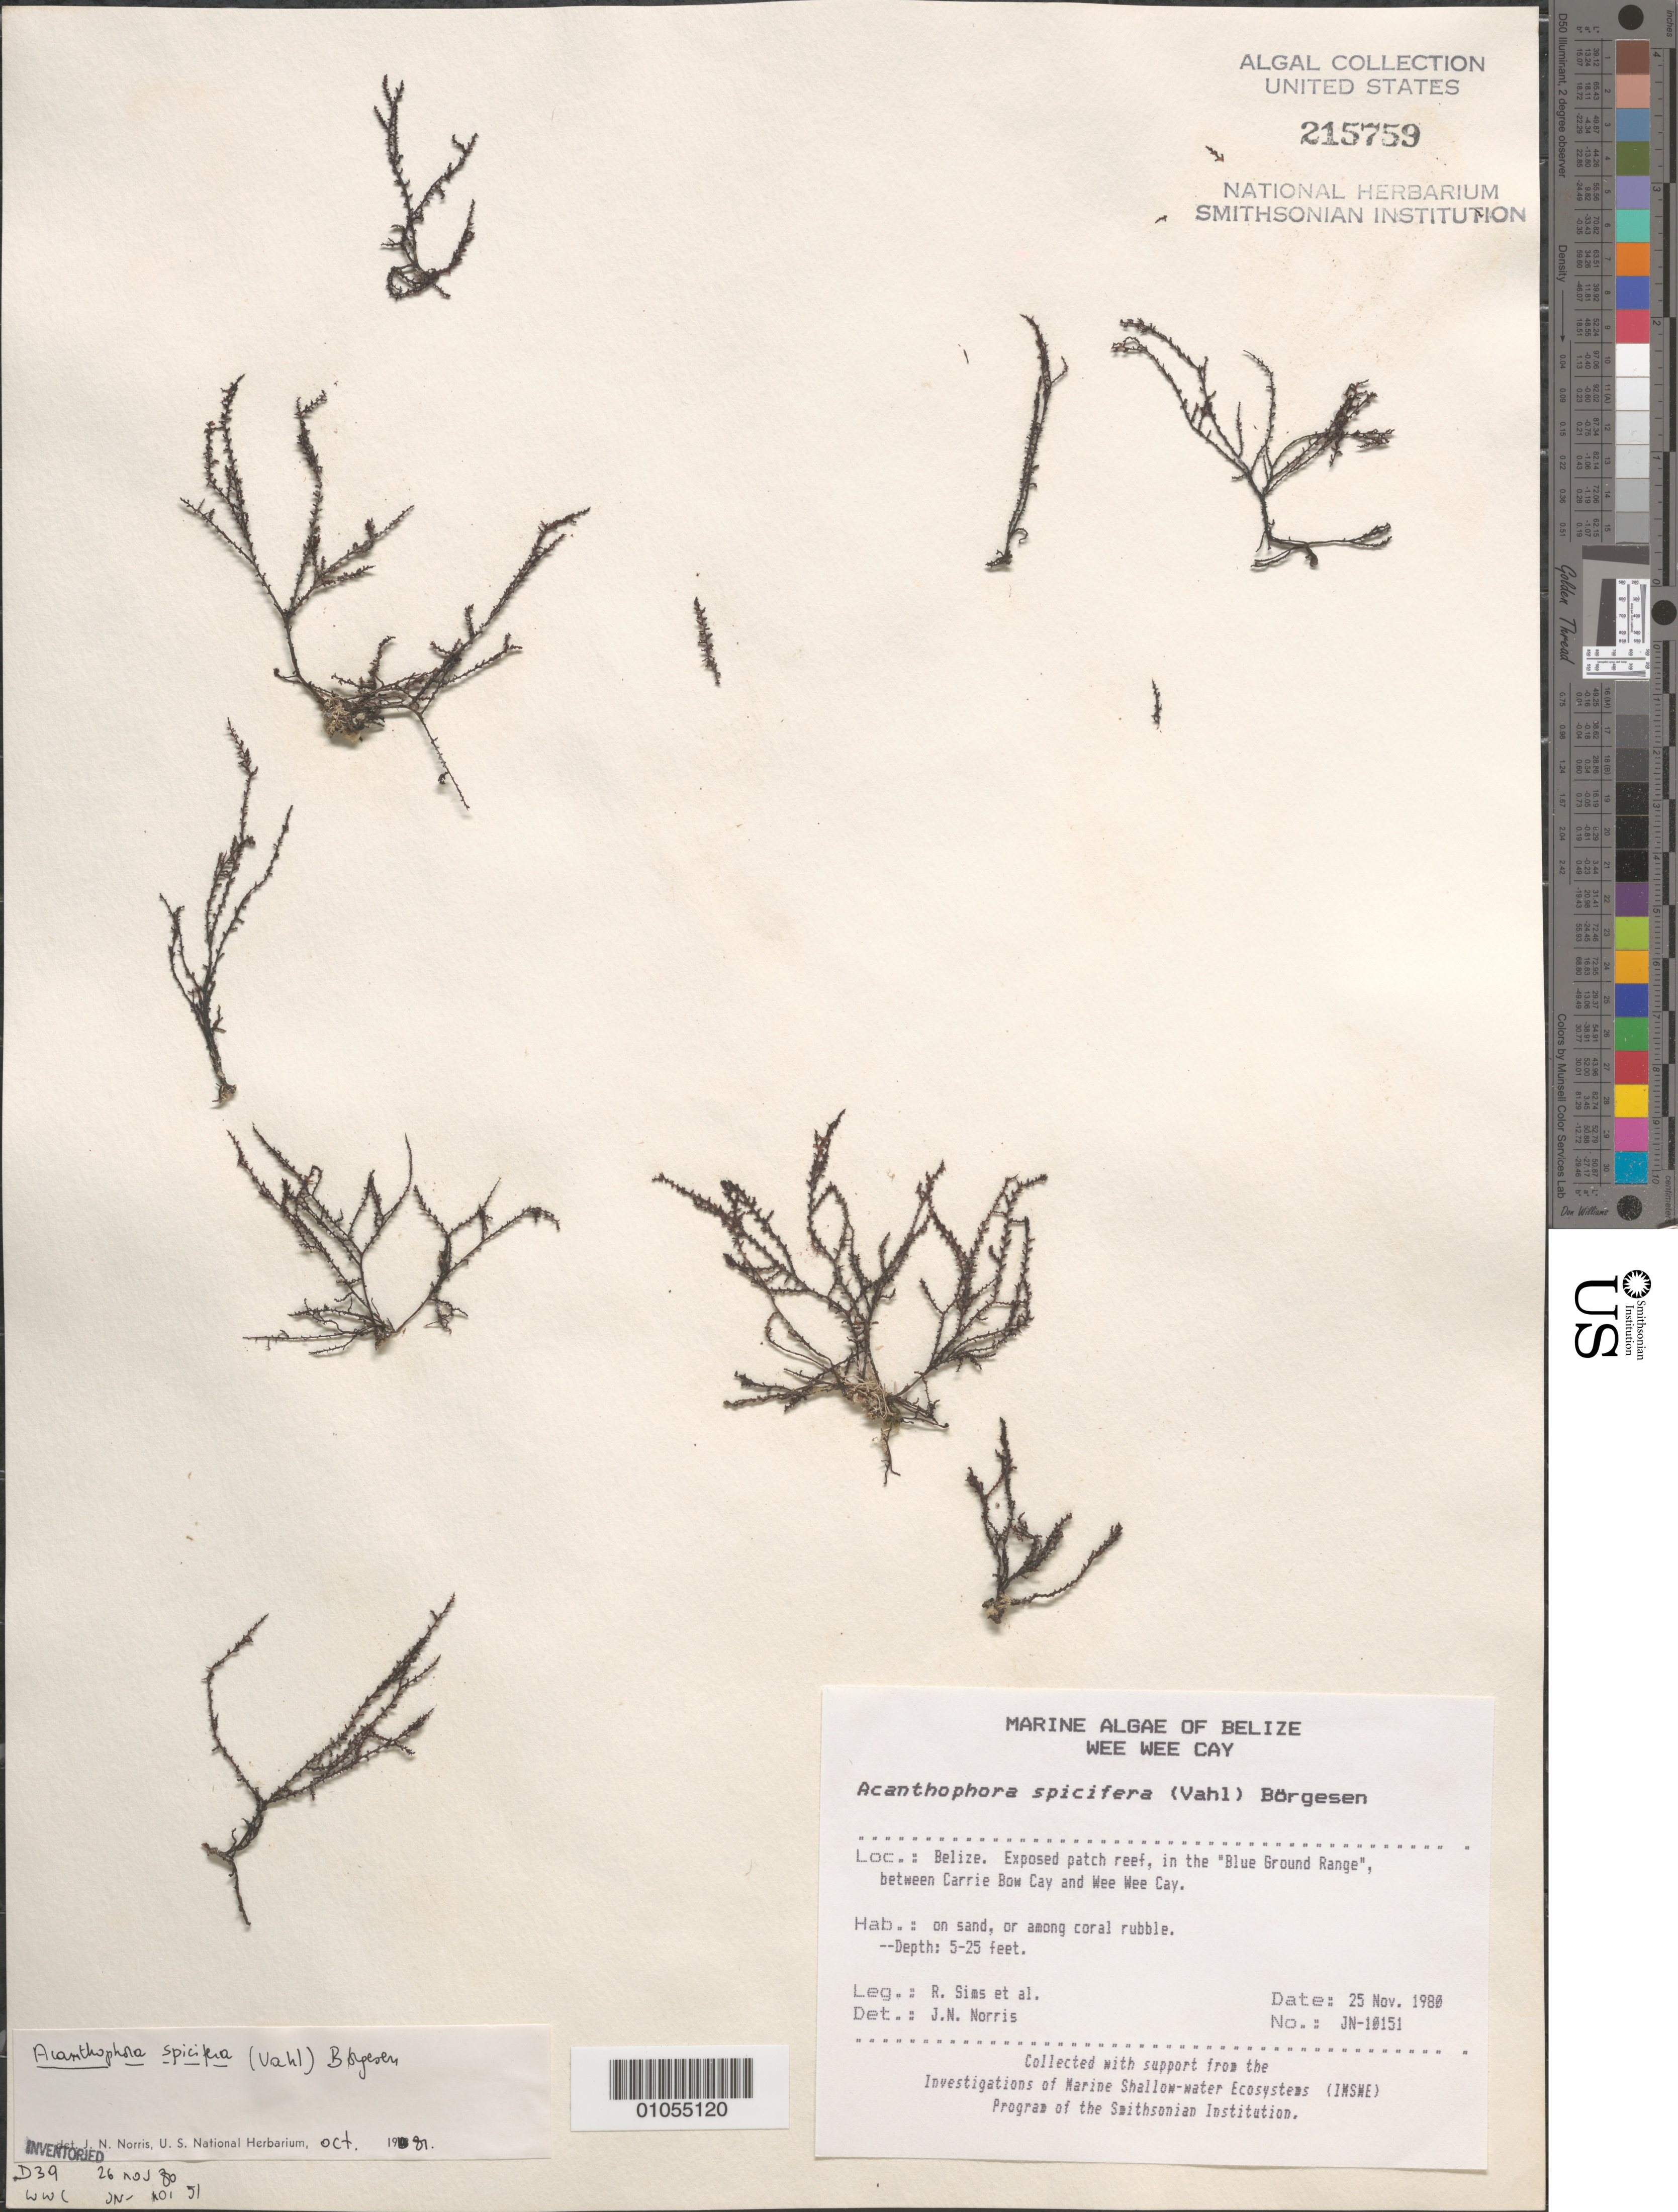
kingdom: Plantae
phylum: Rhodophyta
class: Florideophyceae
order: Ceramiales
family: Rhodomelaceae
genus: Acanthophora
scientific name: Acanthophora spicifera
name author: (Vahl) Børgesen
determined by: Norris, James N.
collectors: R. H. Sims & et al.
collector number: JN-10151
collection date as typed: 25 Nov 1980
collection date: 1980-11-25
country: Belize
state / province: Stann Creek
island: Wee Wee Cay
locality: Blue Ground Range, between Carrie Bow Cay and Wee Wee Cay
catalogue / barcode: US 215759